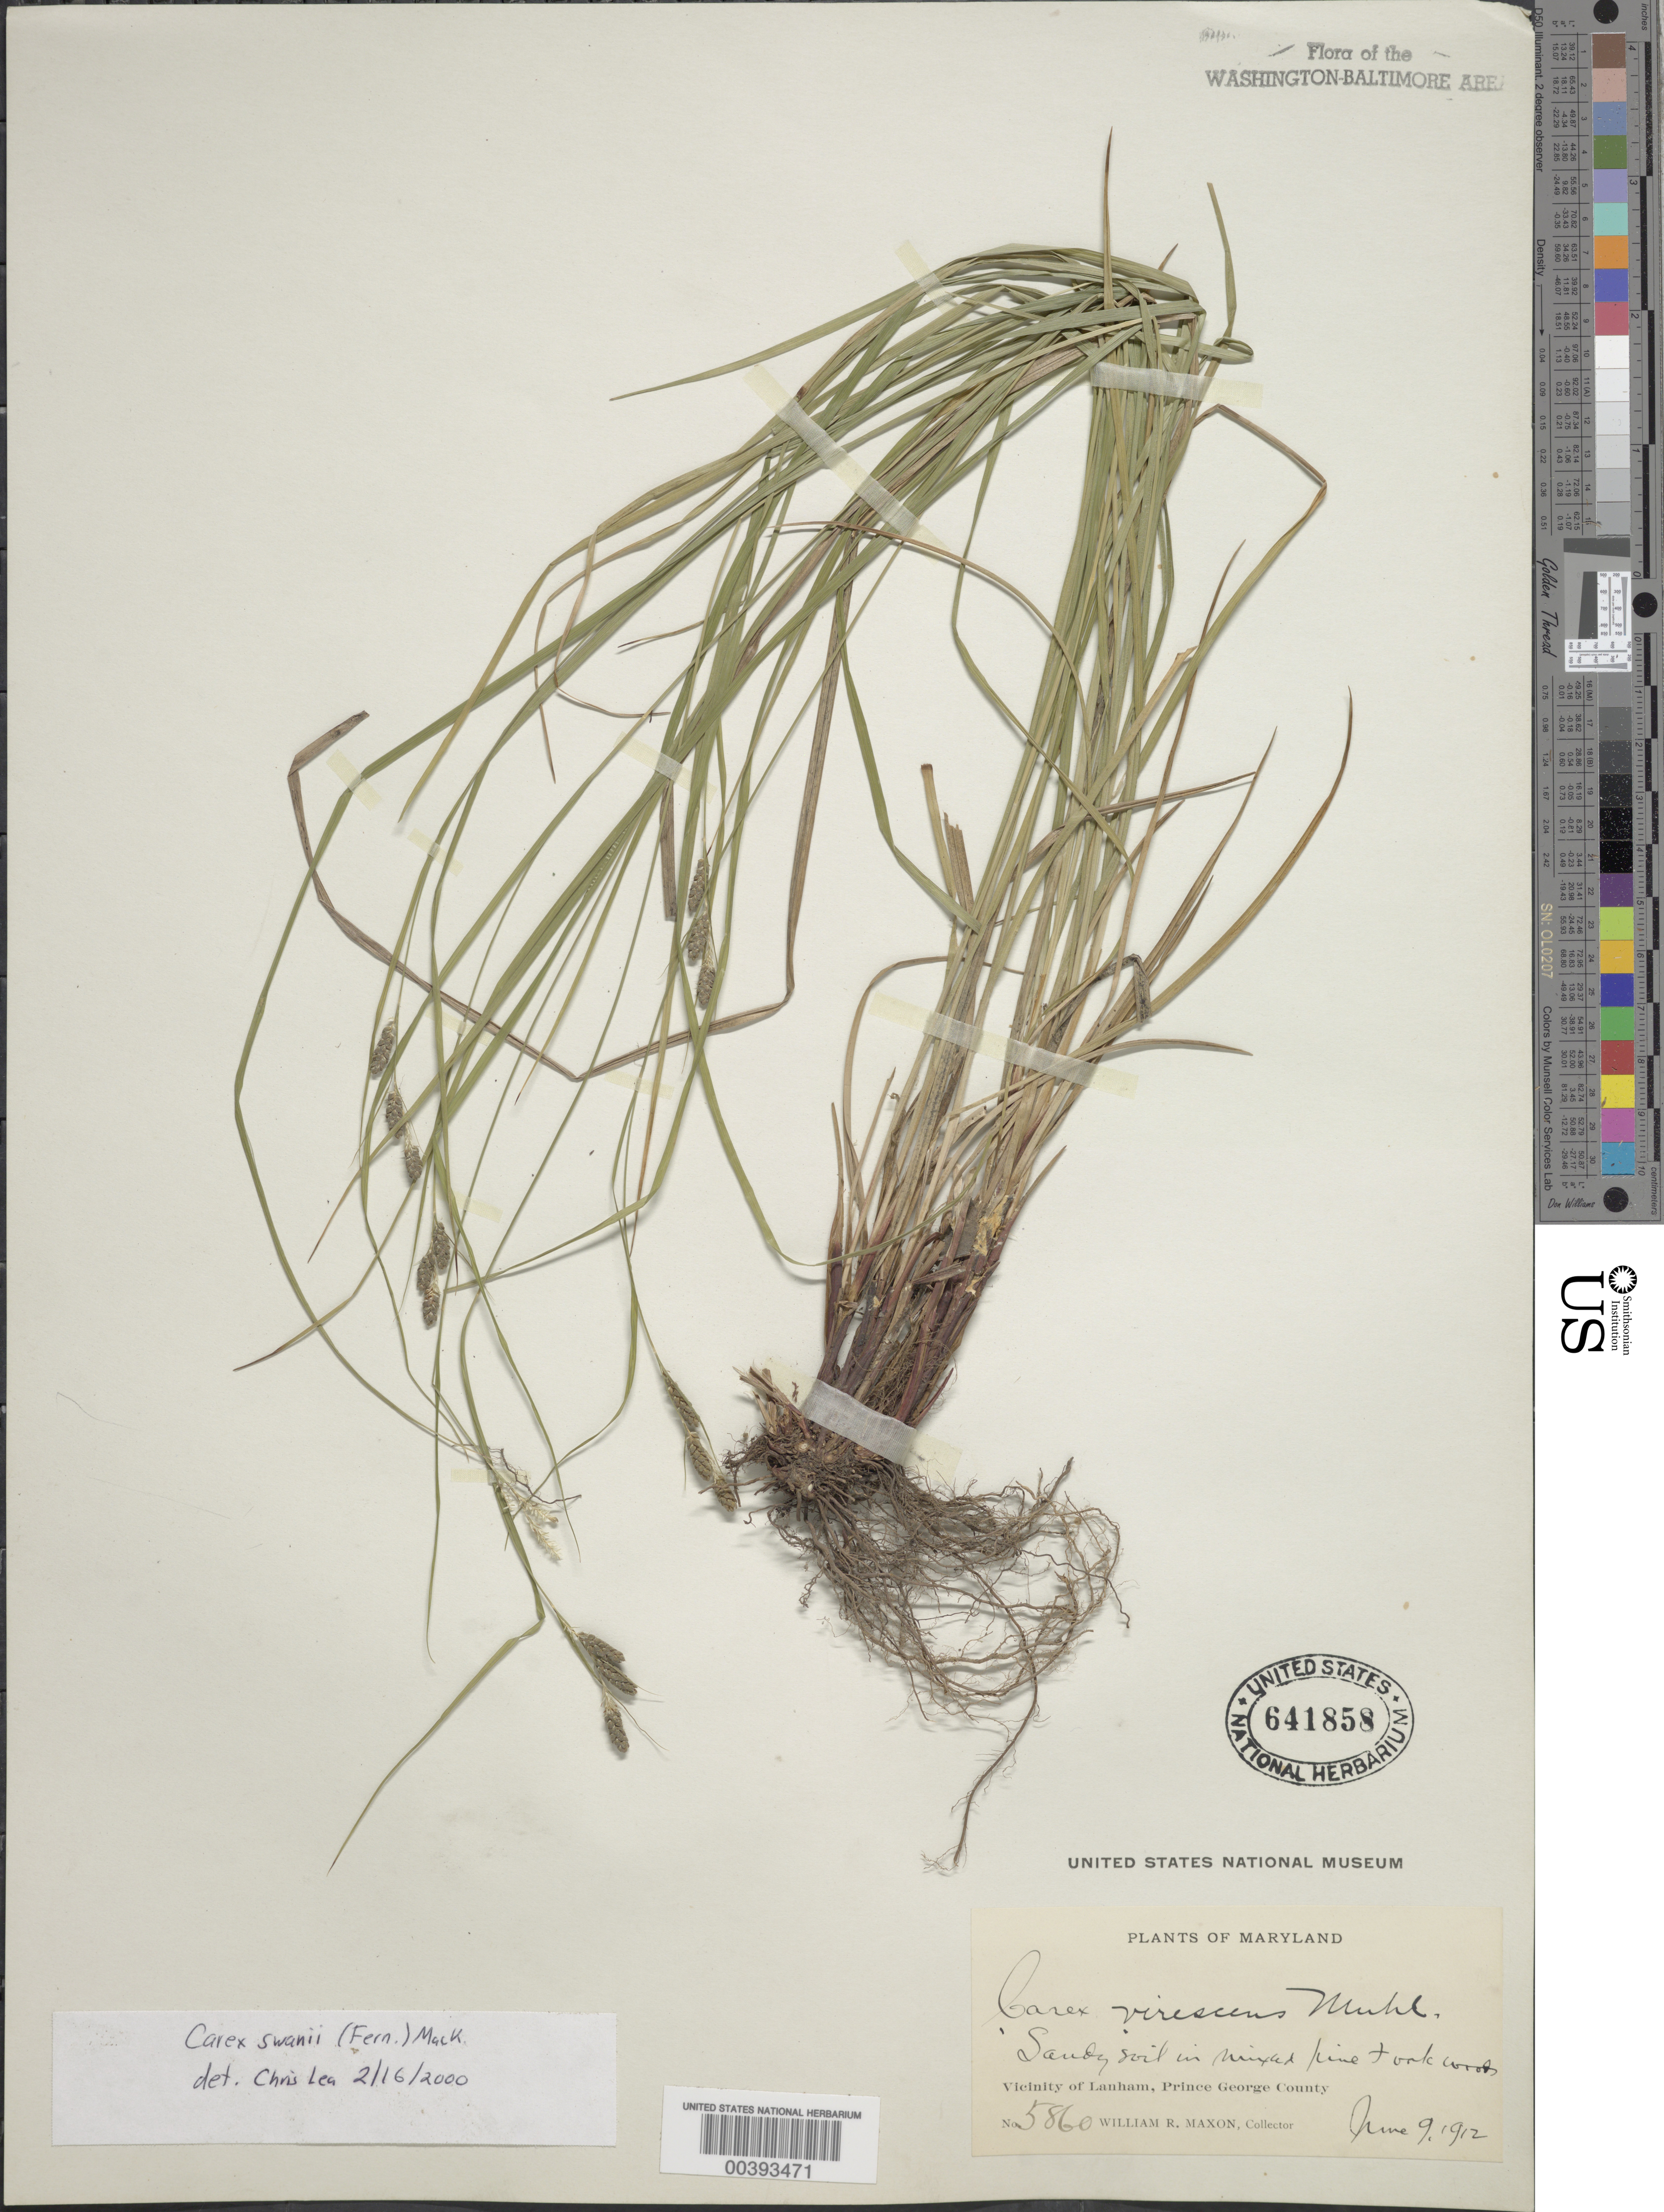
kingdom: Plantae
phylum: Tracheophyta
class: Liliopsida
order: Poales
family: Cyperaceae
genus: Carex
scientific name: Carex swanii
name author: (Fernald) Mack.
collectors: W. R. Maxon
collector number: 5860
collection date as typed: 09 Jun 1912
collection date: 1912-06-09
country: United States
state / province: Maryland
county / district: Prince George's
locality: Lanham vicinity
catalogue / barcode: US 641858